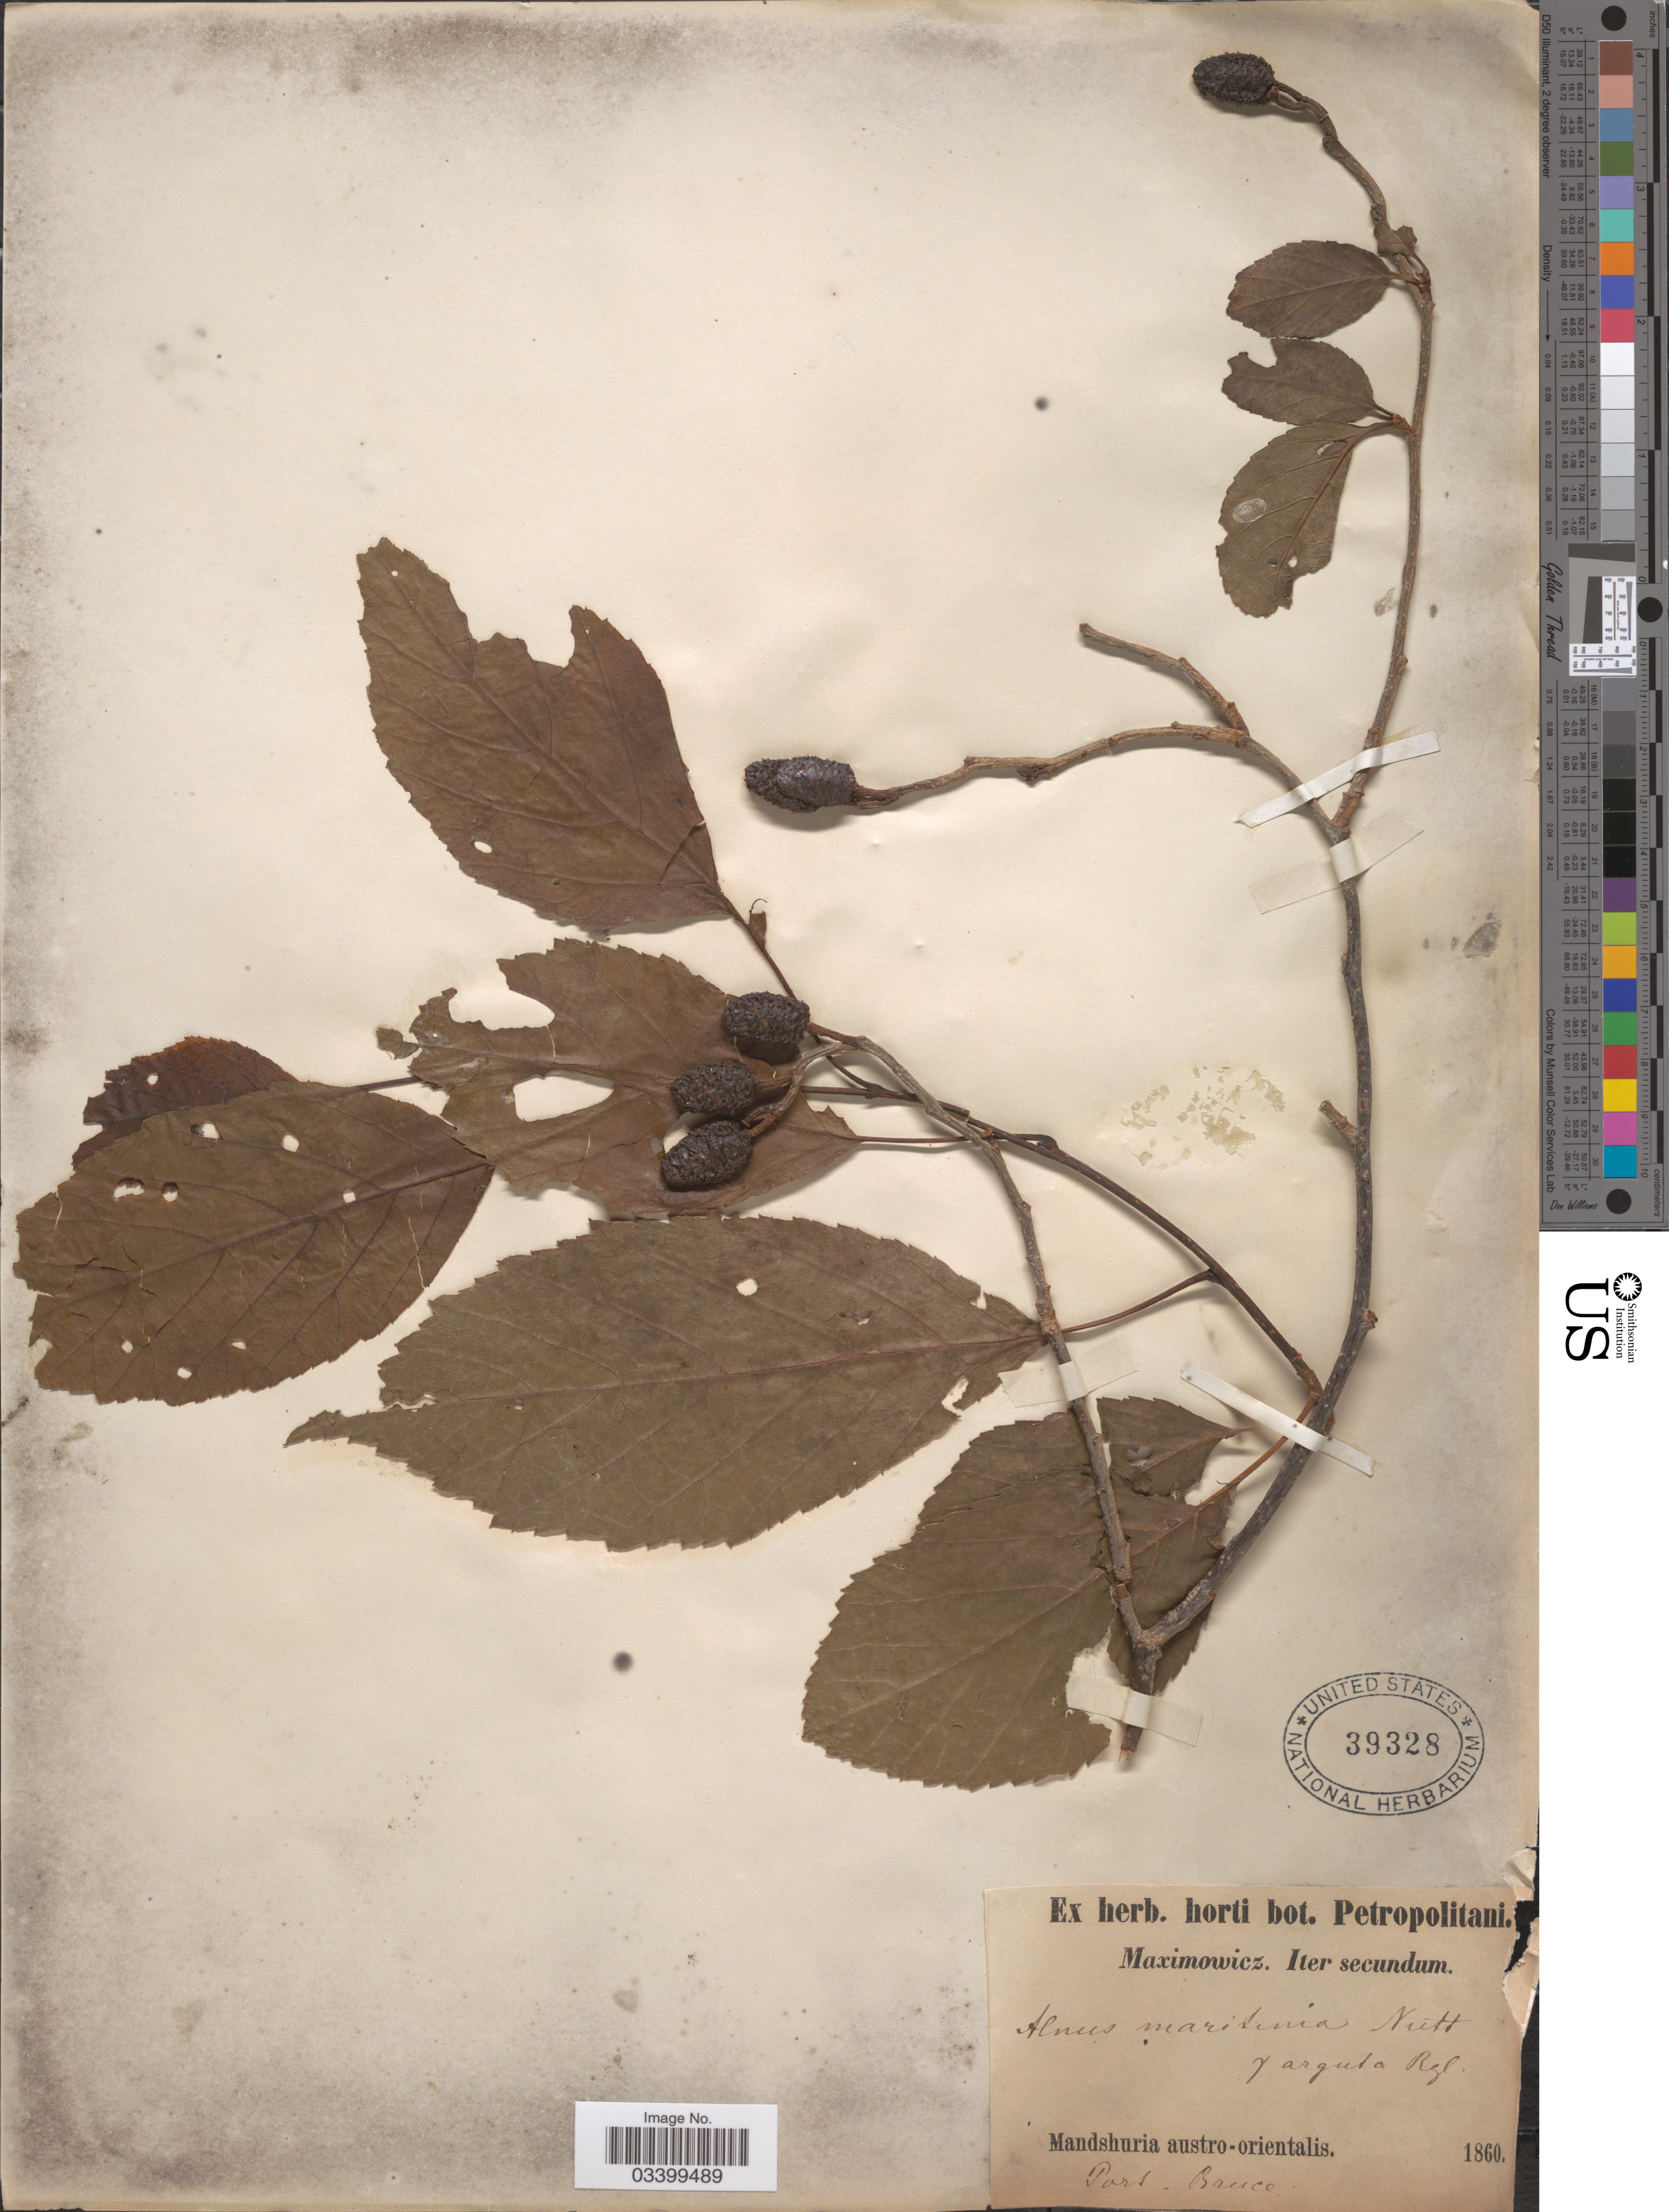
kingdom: Plantae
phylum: Tracheophyta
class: Magnoliopsida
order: Fagales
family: Betulaceae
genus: Alnus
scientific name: Alnus japonica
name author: (Thunb.) Steud.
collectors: Maximowicz, --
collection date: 1860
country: China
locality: Mandshuria austro-orientalis. Port-Bruce.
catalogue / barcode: US 39328